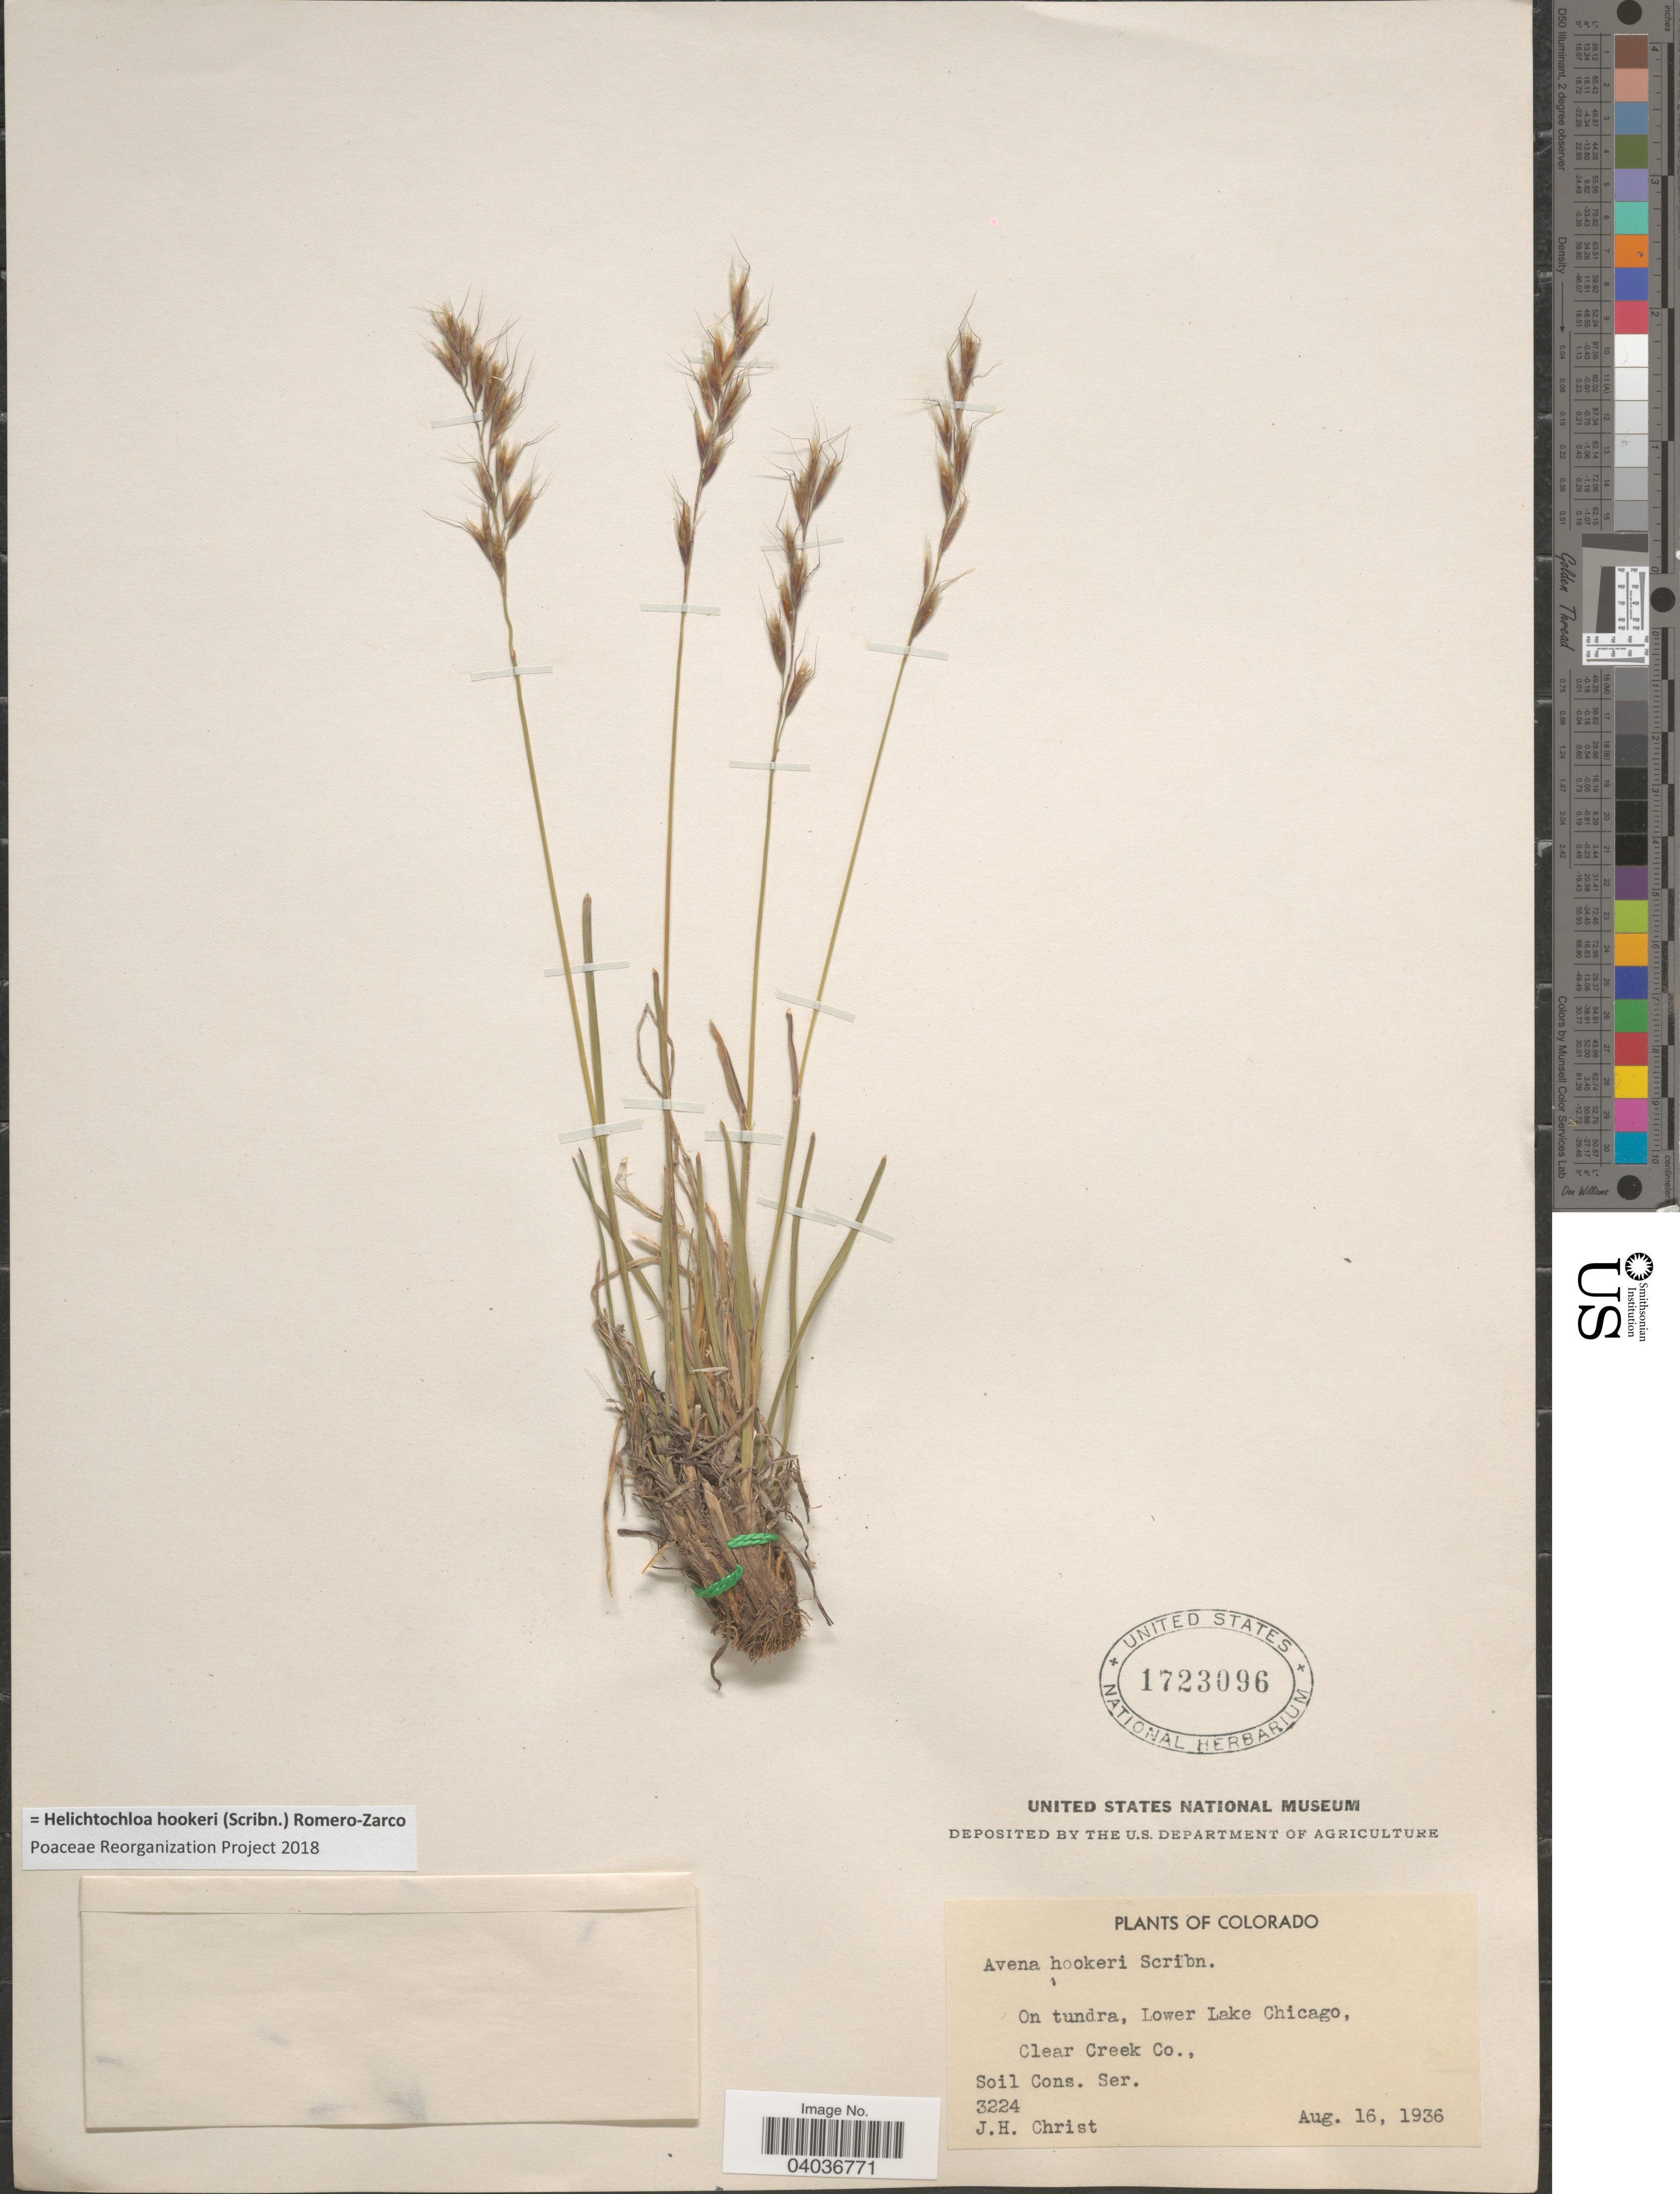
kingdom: Plantae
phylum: Tracheophyta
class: Liliopsida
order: Poales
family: Poaceae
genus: Helictochloa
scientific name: Helictochloa hookeri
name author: (Scribn.) Romero Zarco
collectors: J. H. Christ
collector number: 3224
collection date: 1936-08-16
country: United States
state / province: Colorado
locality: Lower Lake Chicago, Clear Creek Co. Soil Cons. Ser.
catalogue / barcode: US 1723096